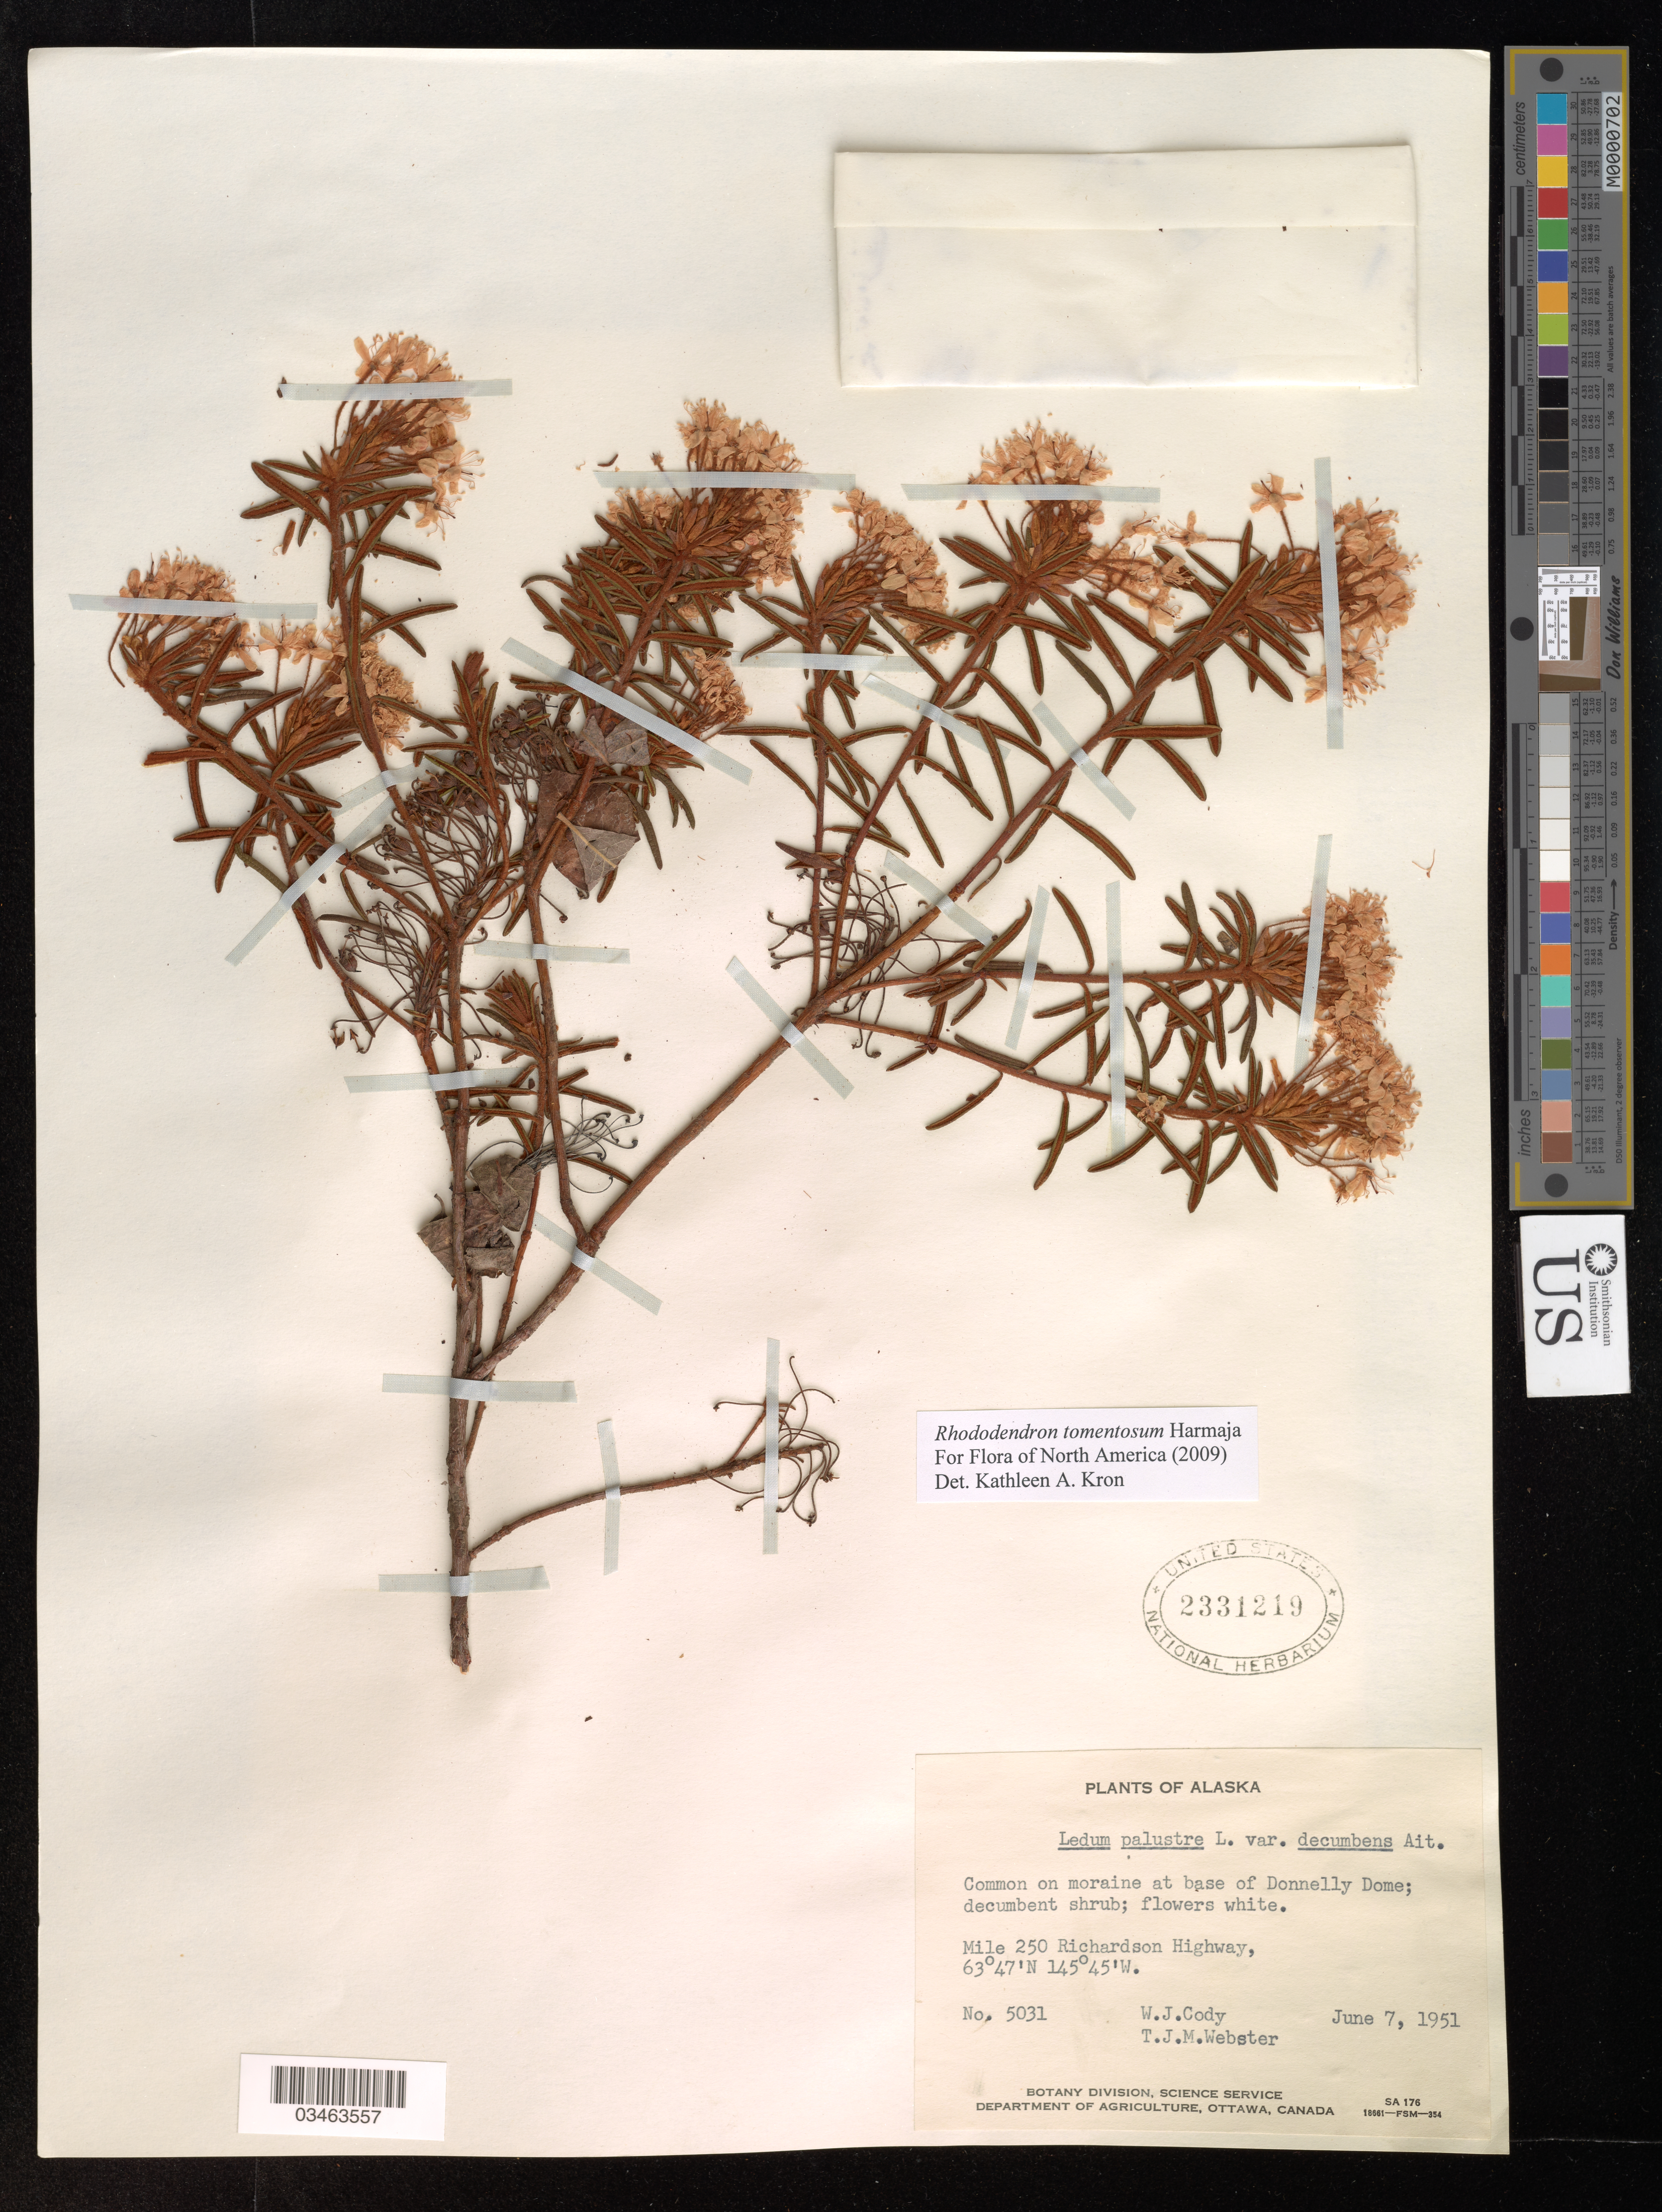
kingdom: Plantae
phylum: Tracheophyta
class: Magnoliopsida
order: Ericales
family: Ericaceae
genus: Rhododendron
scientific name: Rhododendron tomentosum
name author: Harmaja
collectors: W. Cody & T. J. Webster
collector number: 5031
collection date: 1951-06-07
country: United States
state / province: Alaska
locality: Common on moraine at base of Donnelly Dome. Mile 250 Richardson Highway.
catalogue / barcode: US 2331219